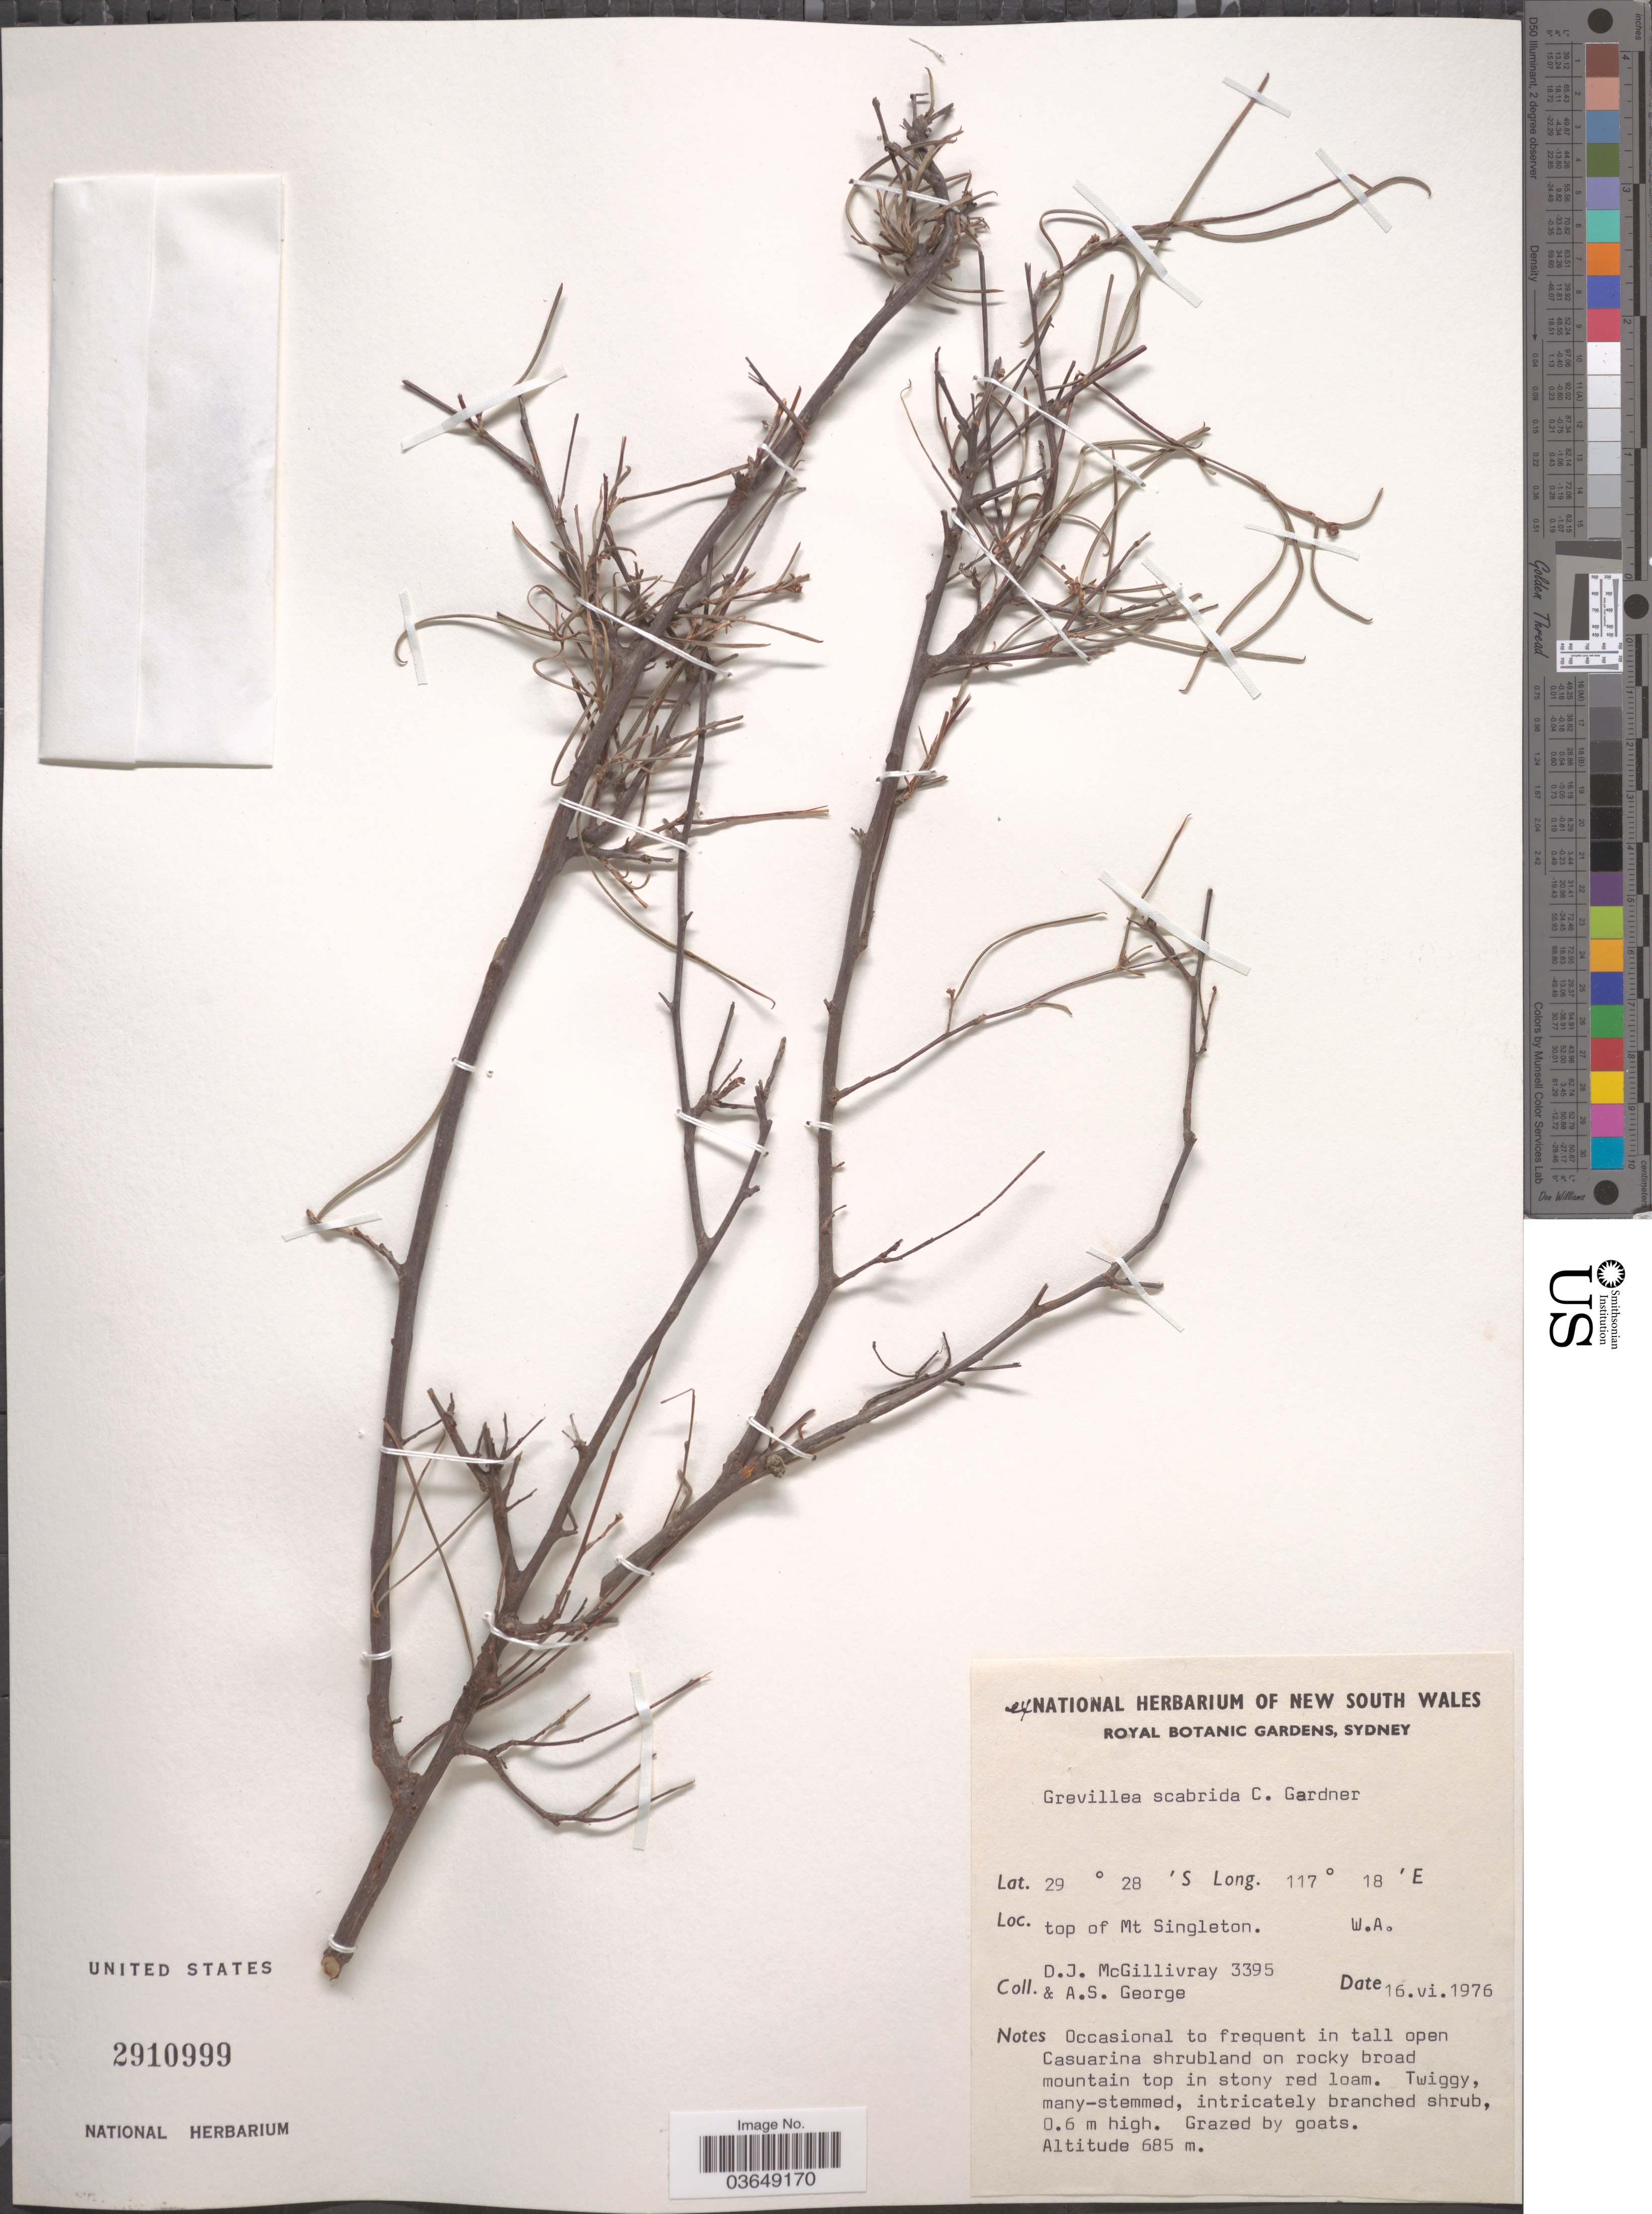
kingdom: Plantae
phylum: Tracheophyta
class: Magnoliopsida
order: Proteales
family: Proteaceae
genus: Grevillea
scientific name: Grevillea scabrida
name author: C.A. Gardner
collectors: D. J. McGillivray & A. S. George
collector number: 3395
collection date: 1976-06-16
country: Australia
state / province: Western Australia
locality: Top of Mt Singleton.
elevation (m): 685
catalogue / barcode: US 2910999